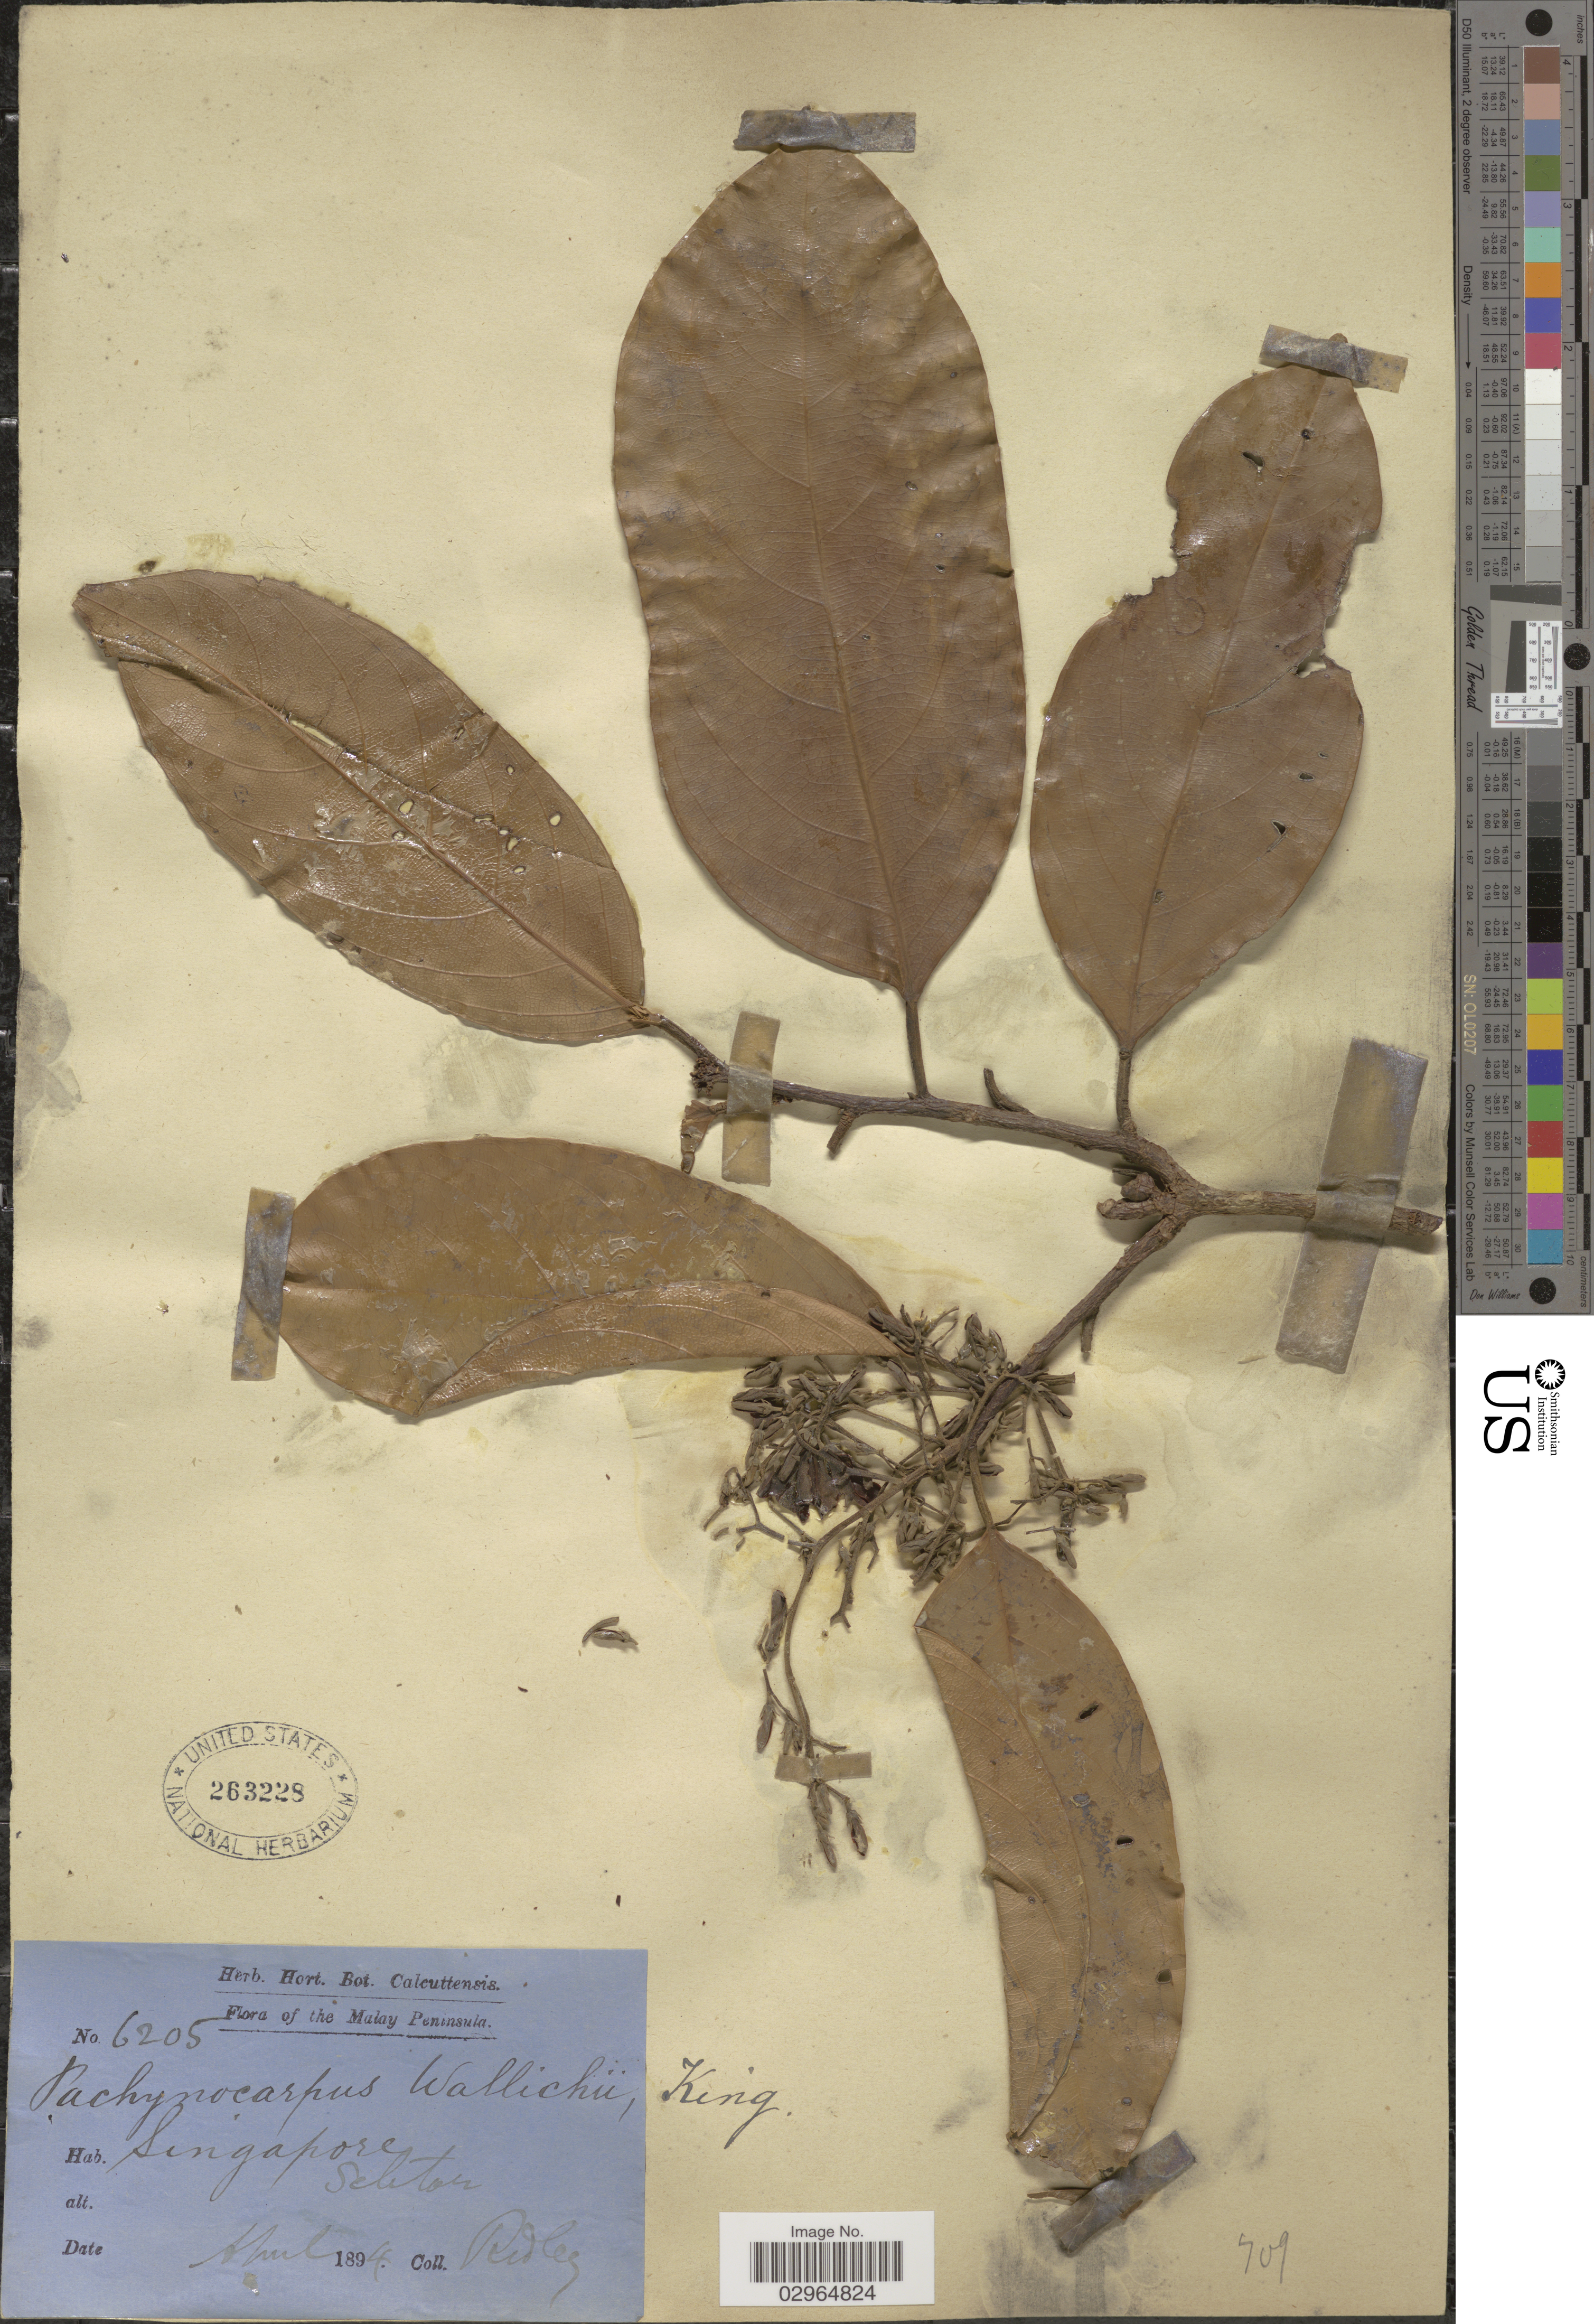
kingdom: Plantae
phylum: Tracheophyta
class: Magnoliopsida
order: Malvales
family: Dipterocarpaceae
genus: Vatica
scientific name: Vatica pauciflora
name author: (Korth.) Blume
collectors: -. Ridley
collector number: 6205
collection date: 1894-04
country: Singapore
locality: Malay Peninsula. Seletar.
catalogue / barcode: US 263228